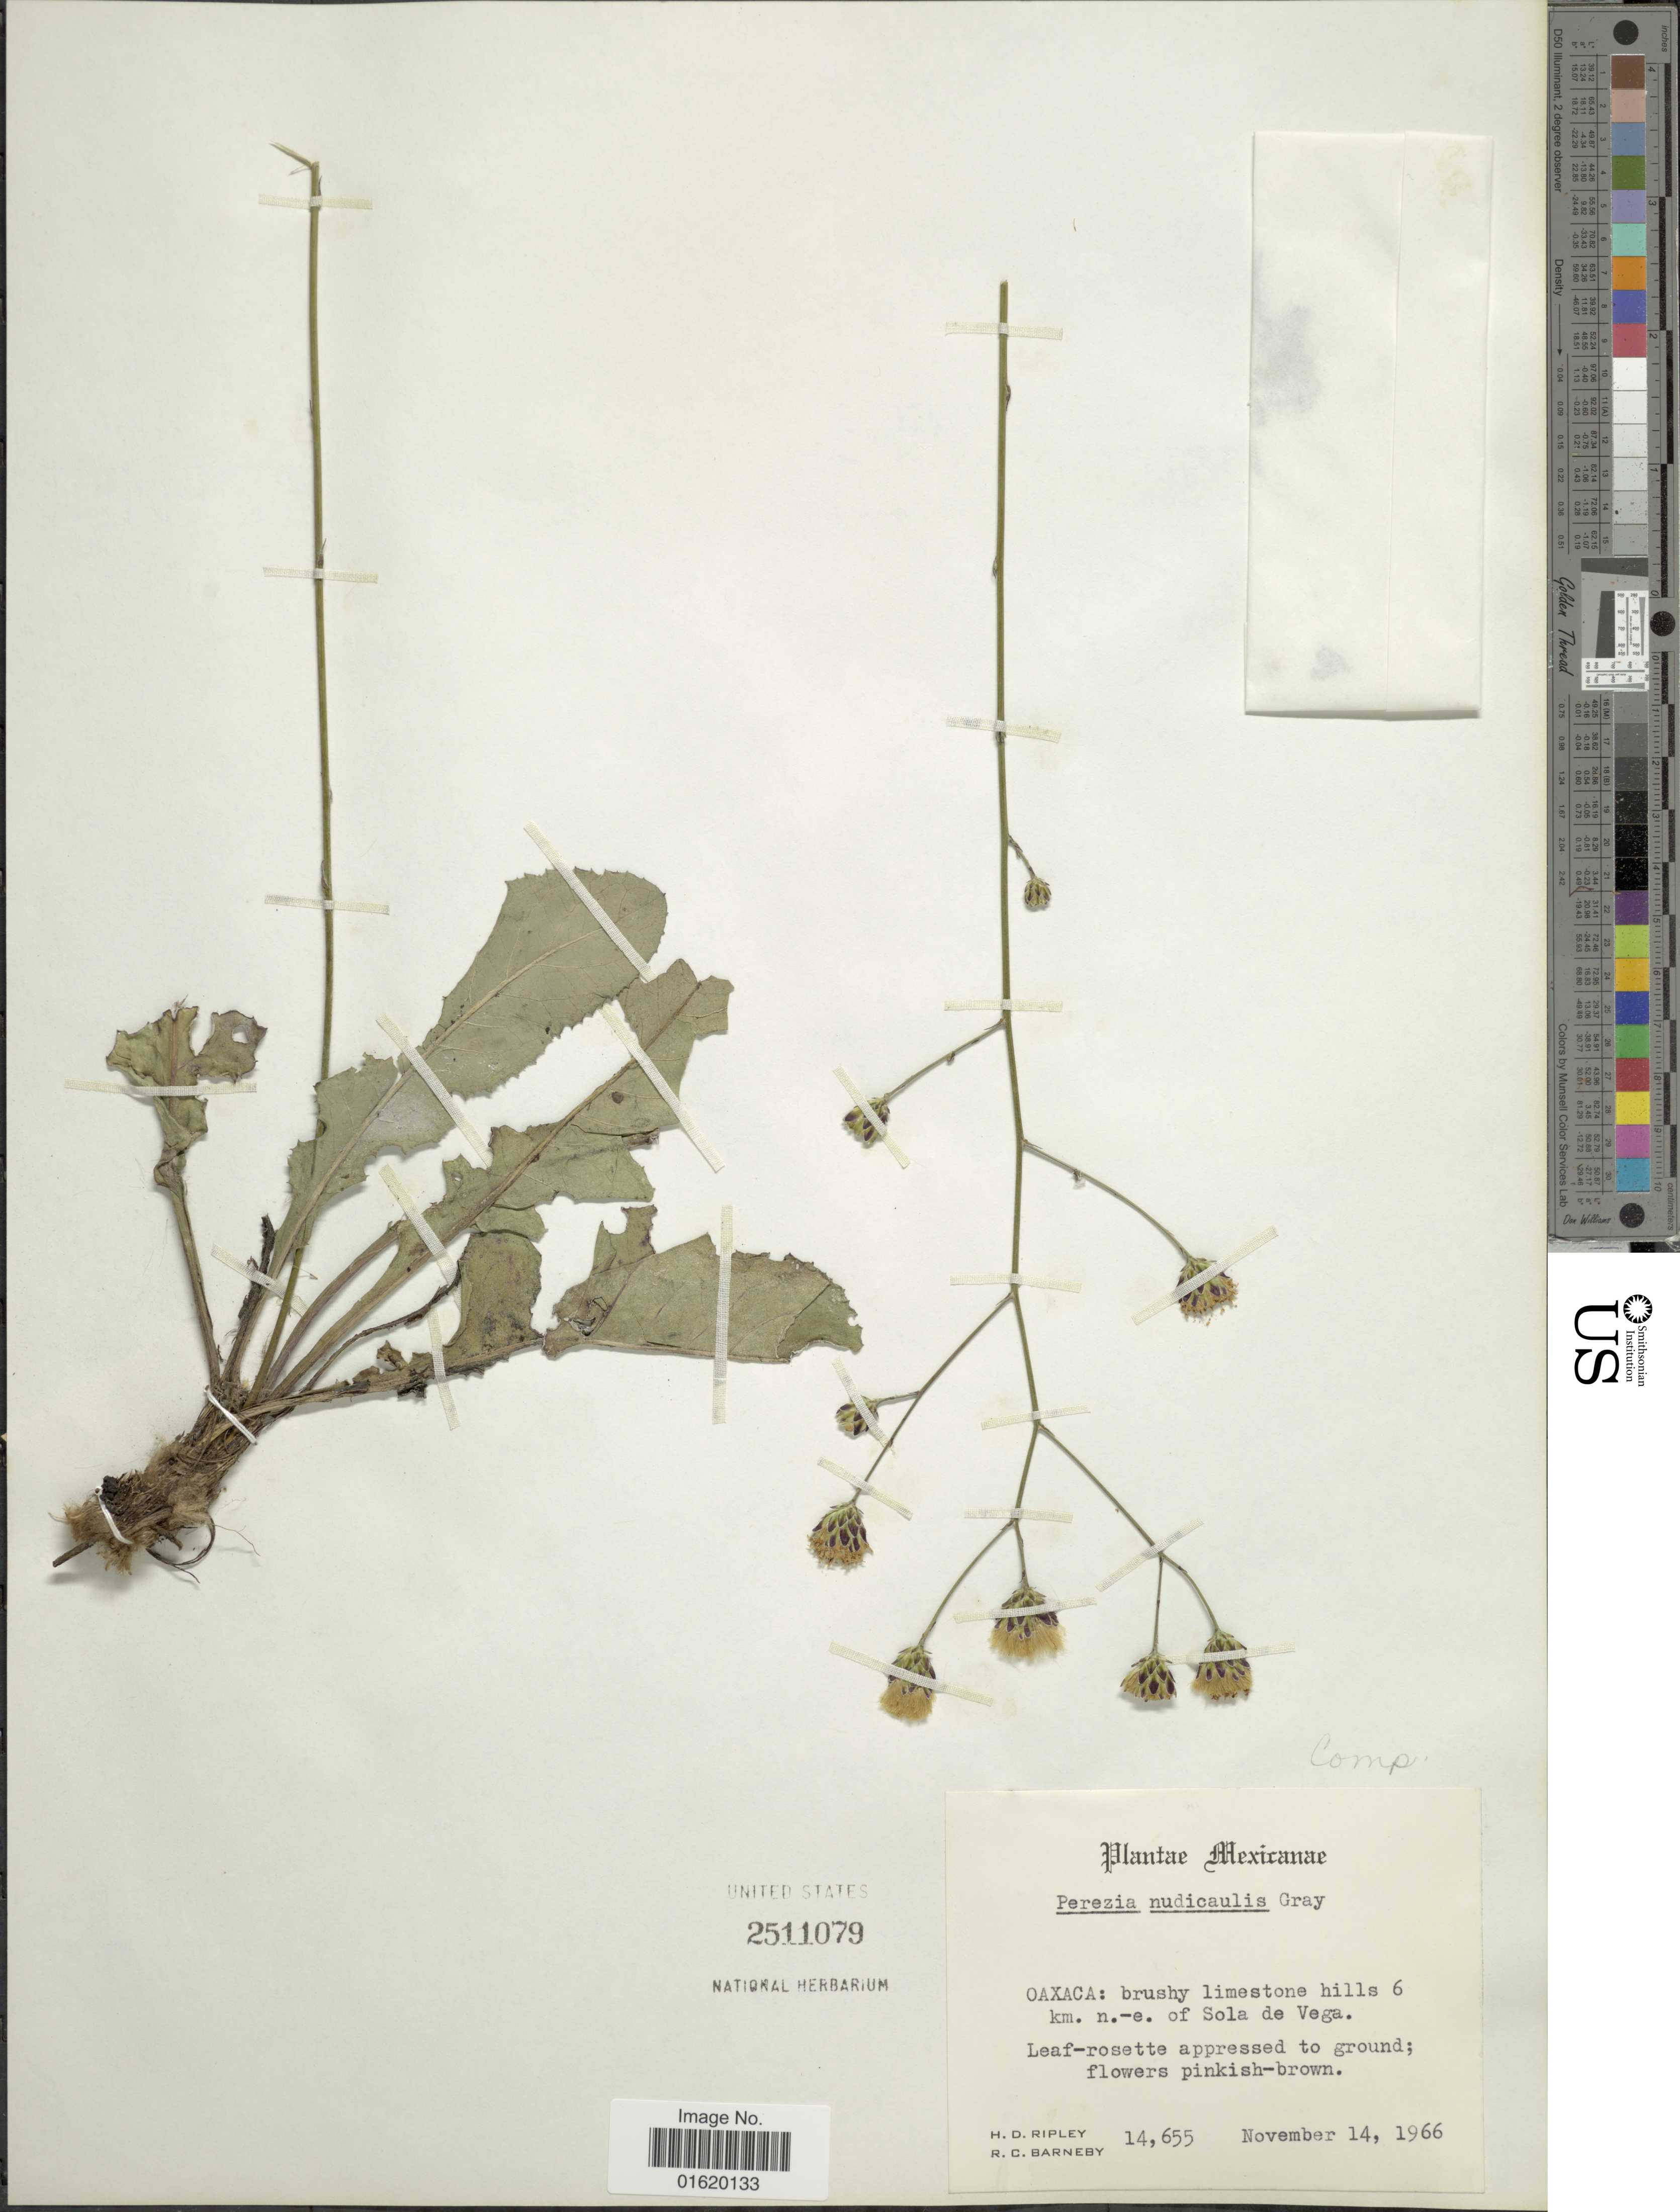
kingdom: Plantae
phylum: Tracheophyta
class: Magnoliopsida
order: Asterales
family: Asteraceae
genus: Acourtia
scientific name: Acourtia nudicaulis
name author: (A. Gray) B.L. Turner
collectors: H. Ripley & R. C. Barneby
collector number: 14655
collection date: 1966-11-14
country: Mexico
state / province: Oaxaca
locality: Brushy limestone hills 6 km. n.-e. of Sola de Vega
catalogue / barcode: US 2511079